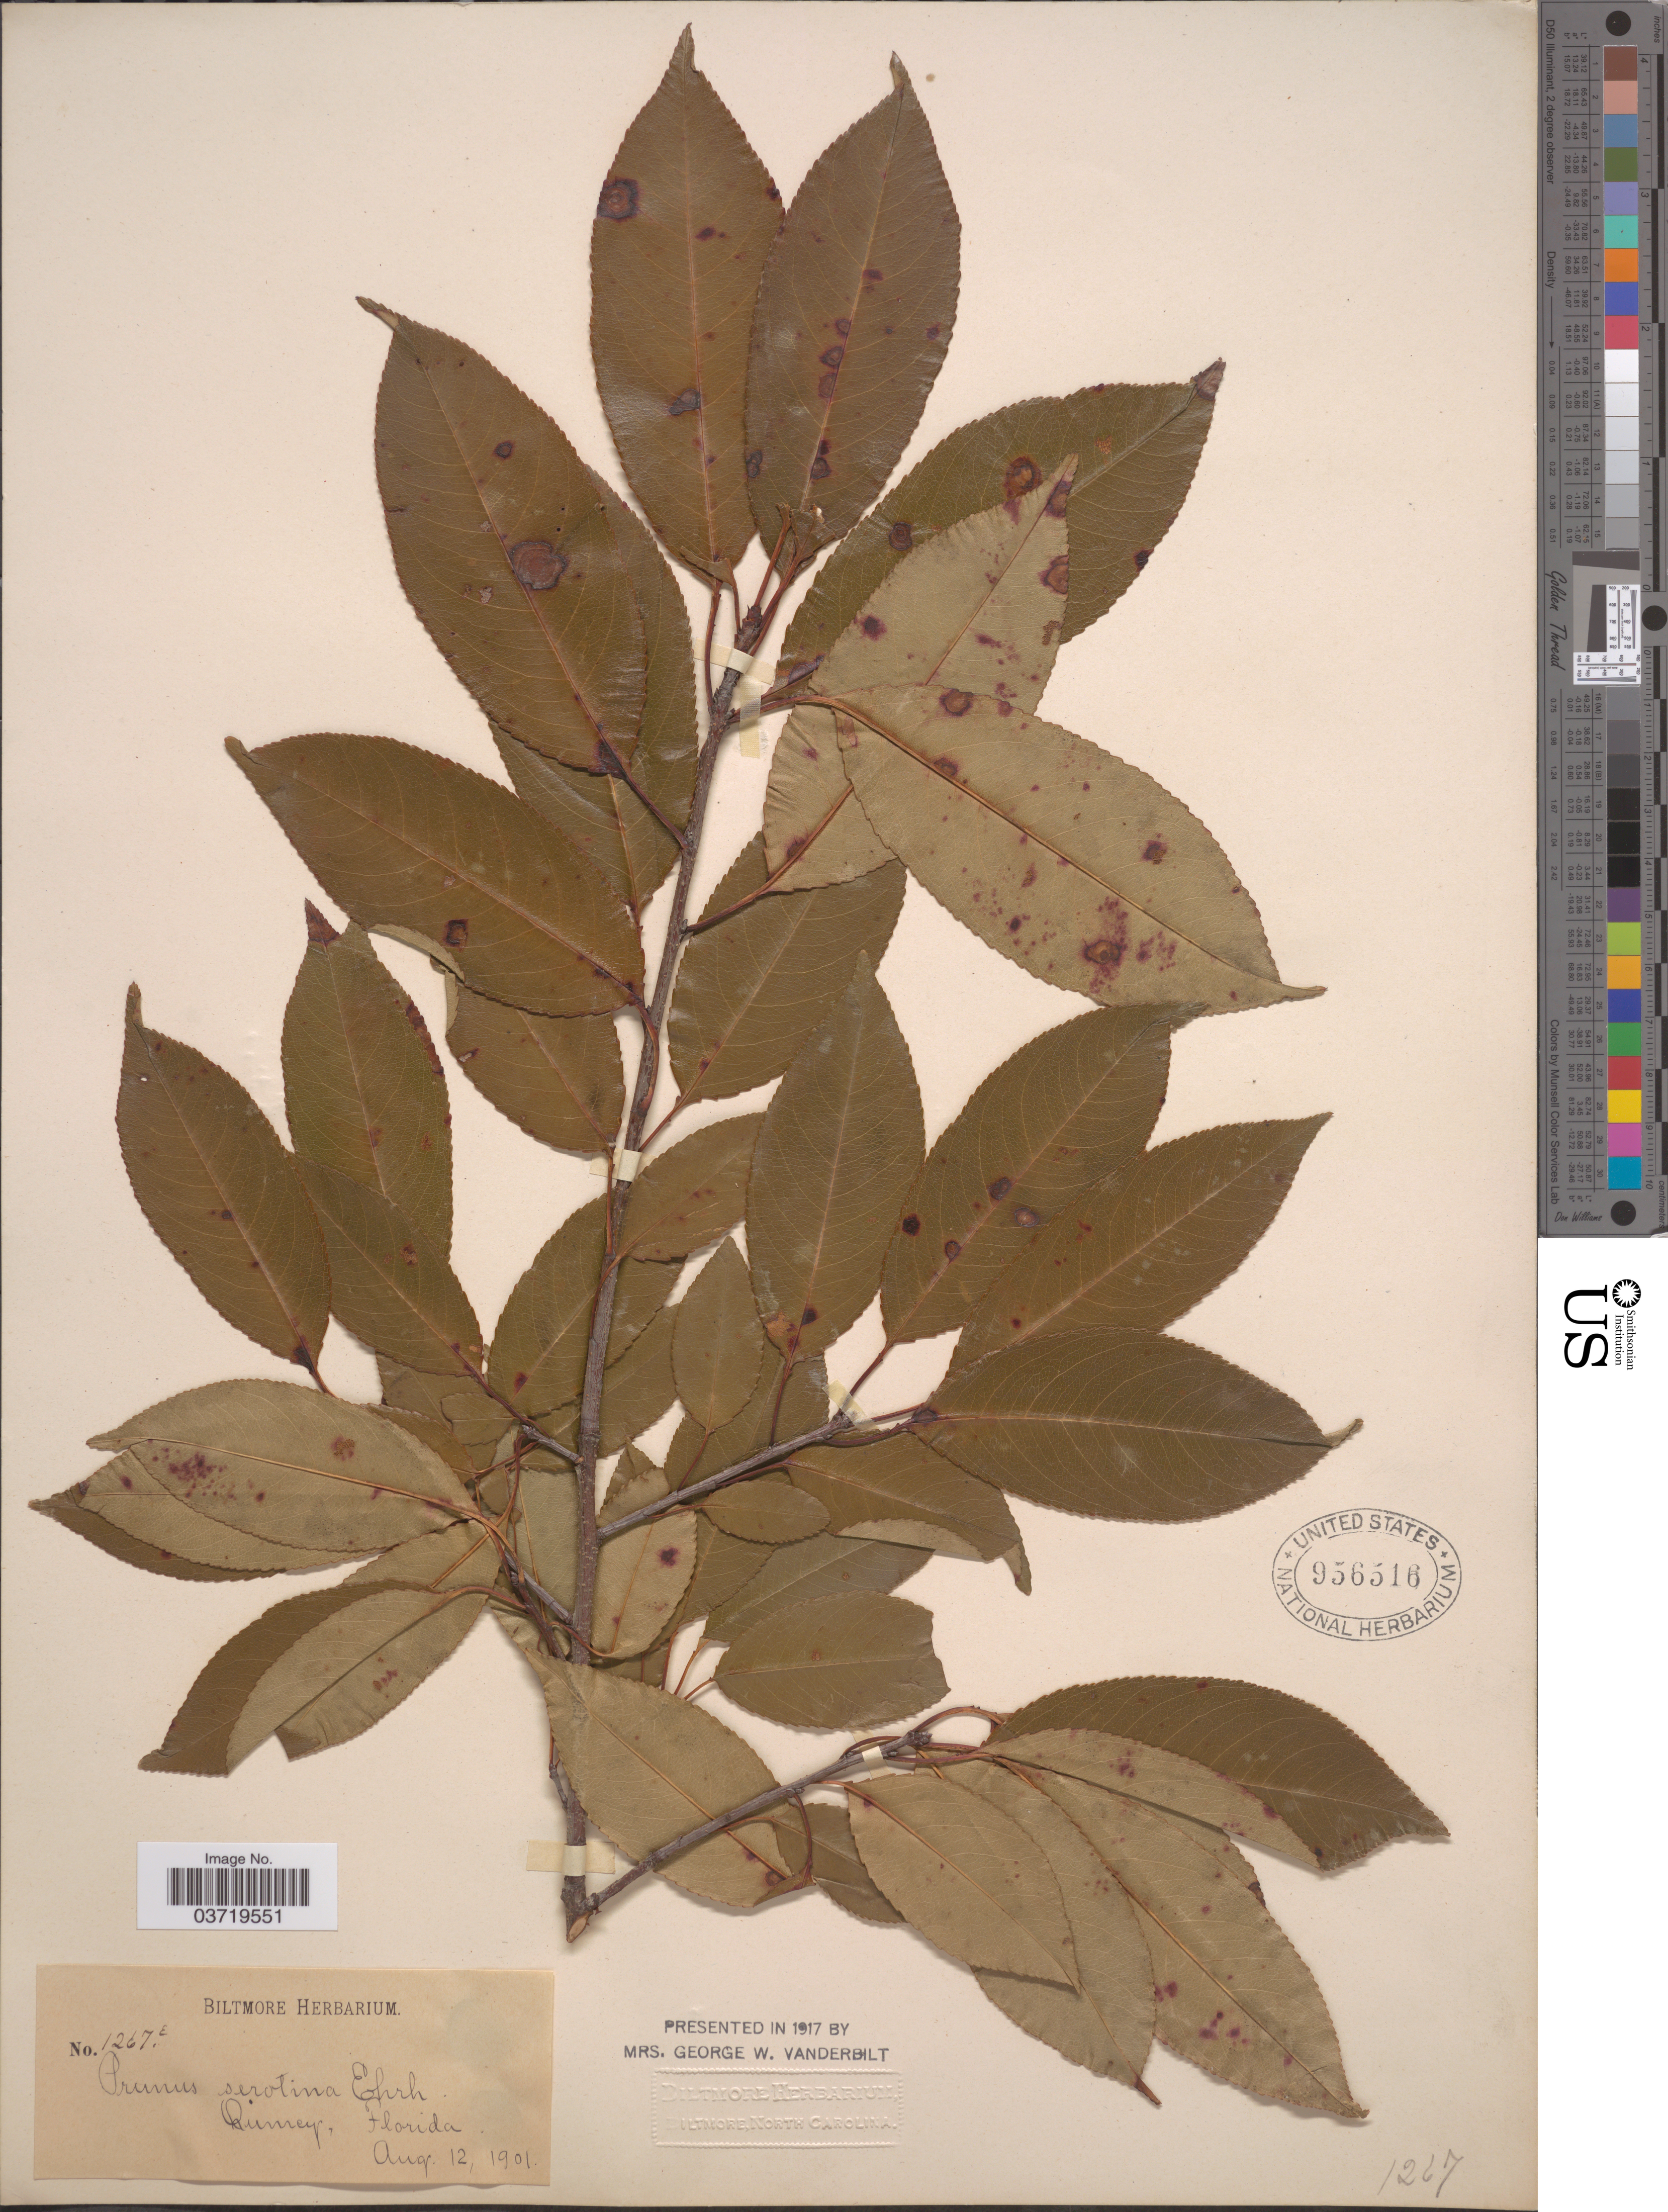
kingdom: Plantae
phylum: Tracheophyta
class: Magnoliopsida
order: Rosales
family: Rosaceae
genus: Prunus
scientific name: Prunus serotina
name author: Ehrh.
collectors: ex herb. Biltmore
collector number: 1267e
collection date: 1901-08-12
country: United States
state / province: Florida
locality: Quincy.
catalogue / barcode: US 956516